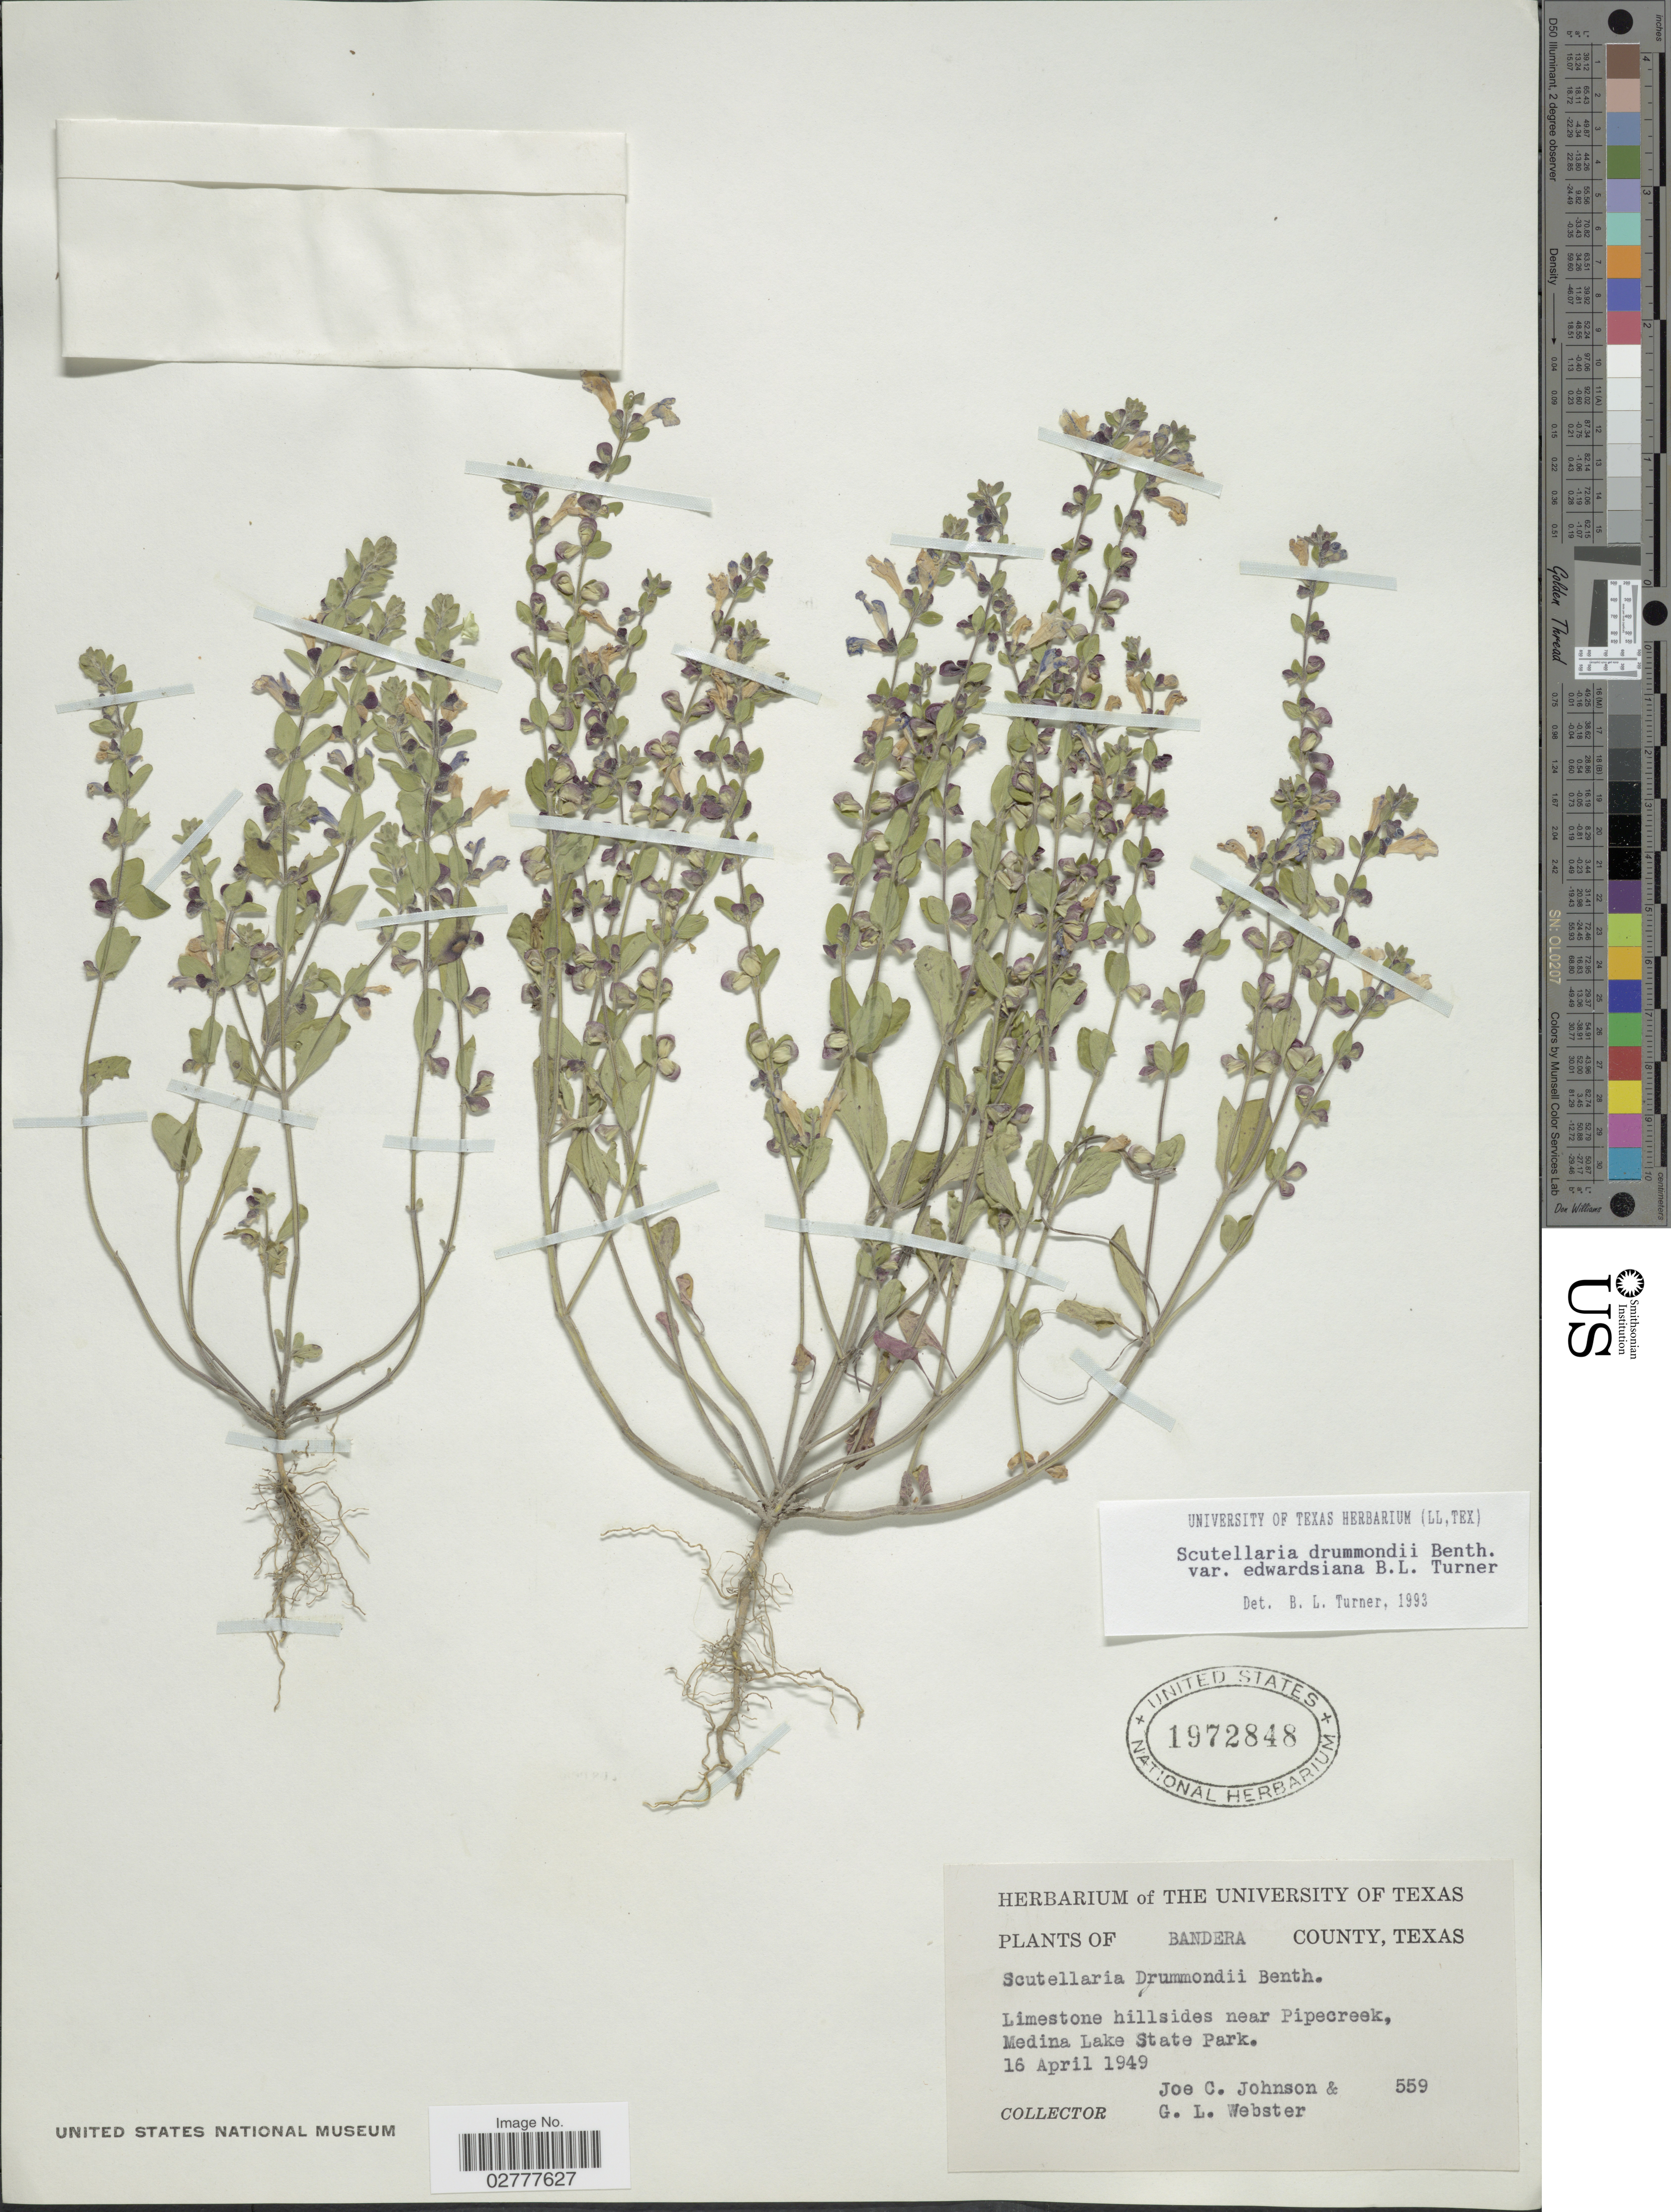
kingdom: Plantae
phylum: Tracheophyta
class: Magnoliopsida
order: Lamiales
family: Lamiaceae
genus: Scutellaria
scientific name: Scutellaria drummondii var. edwardsiana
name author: Benth.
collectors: J. C. Johnson & G. L. Webster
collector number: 559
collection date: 1949-04-16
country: United States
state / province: Texas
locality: Bandera County, Limestone hillsides near Pipecreek, Medina Lake State Park.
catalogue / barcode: US 1972848